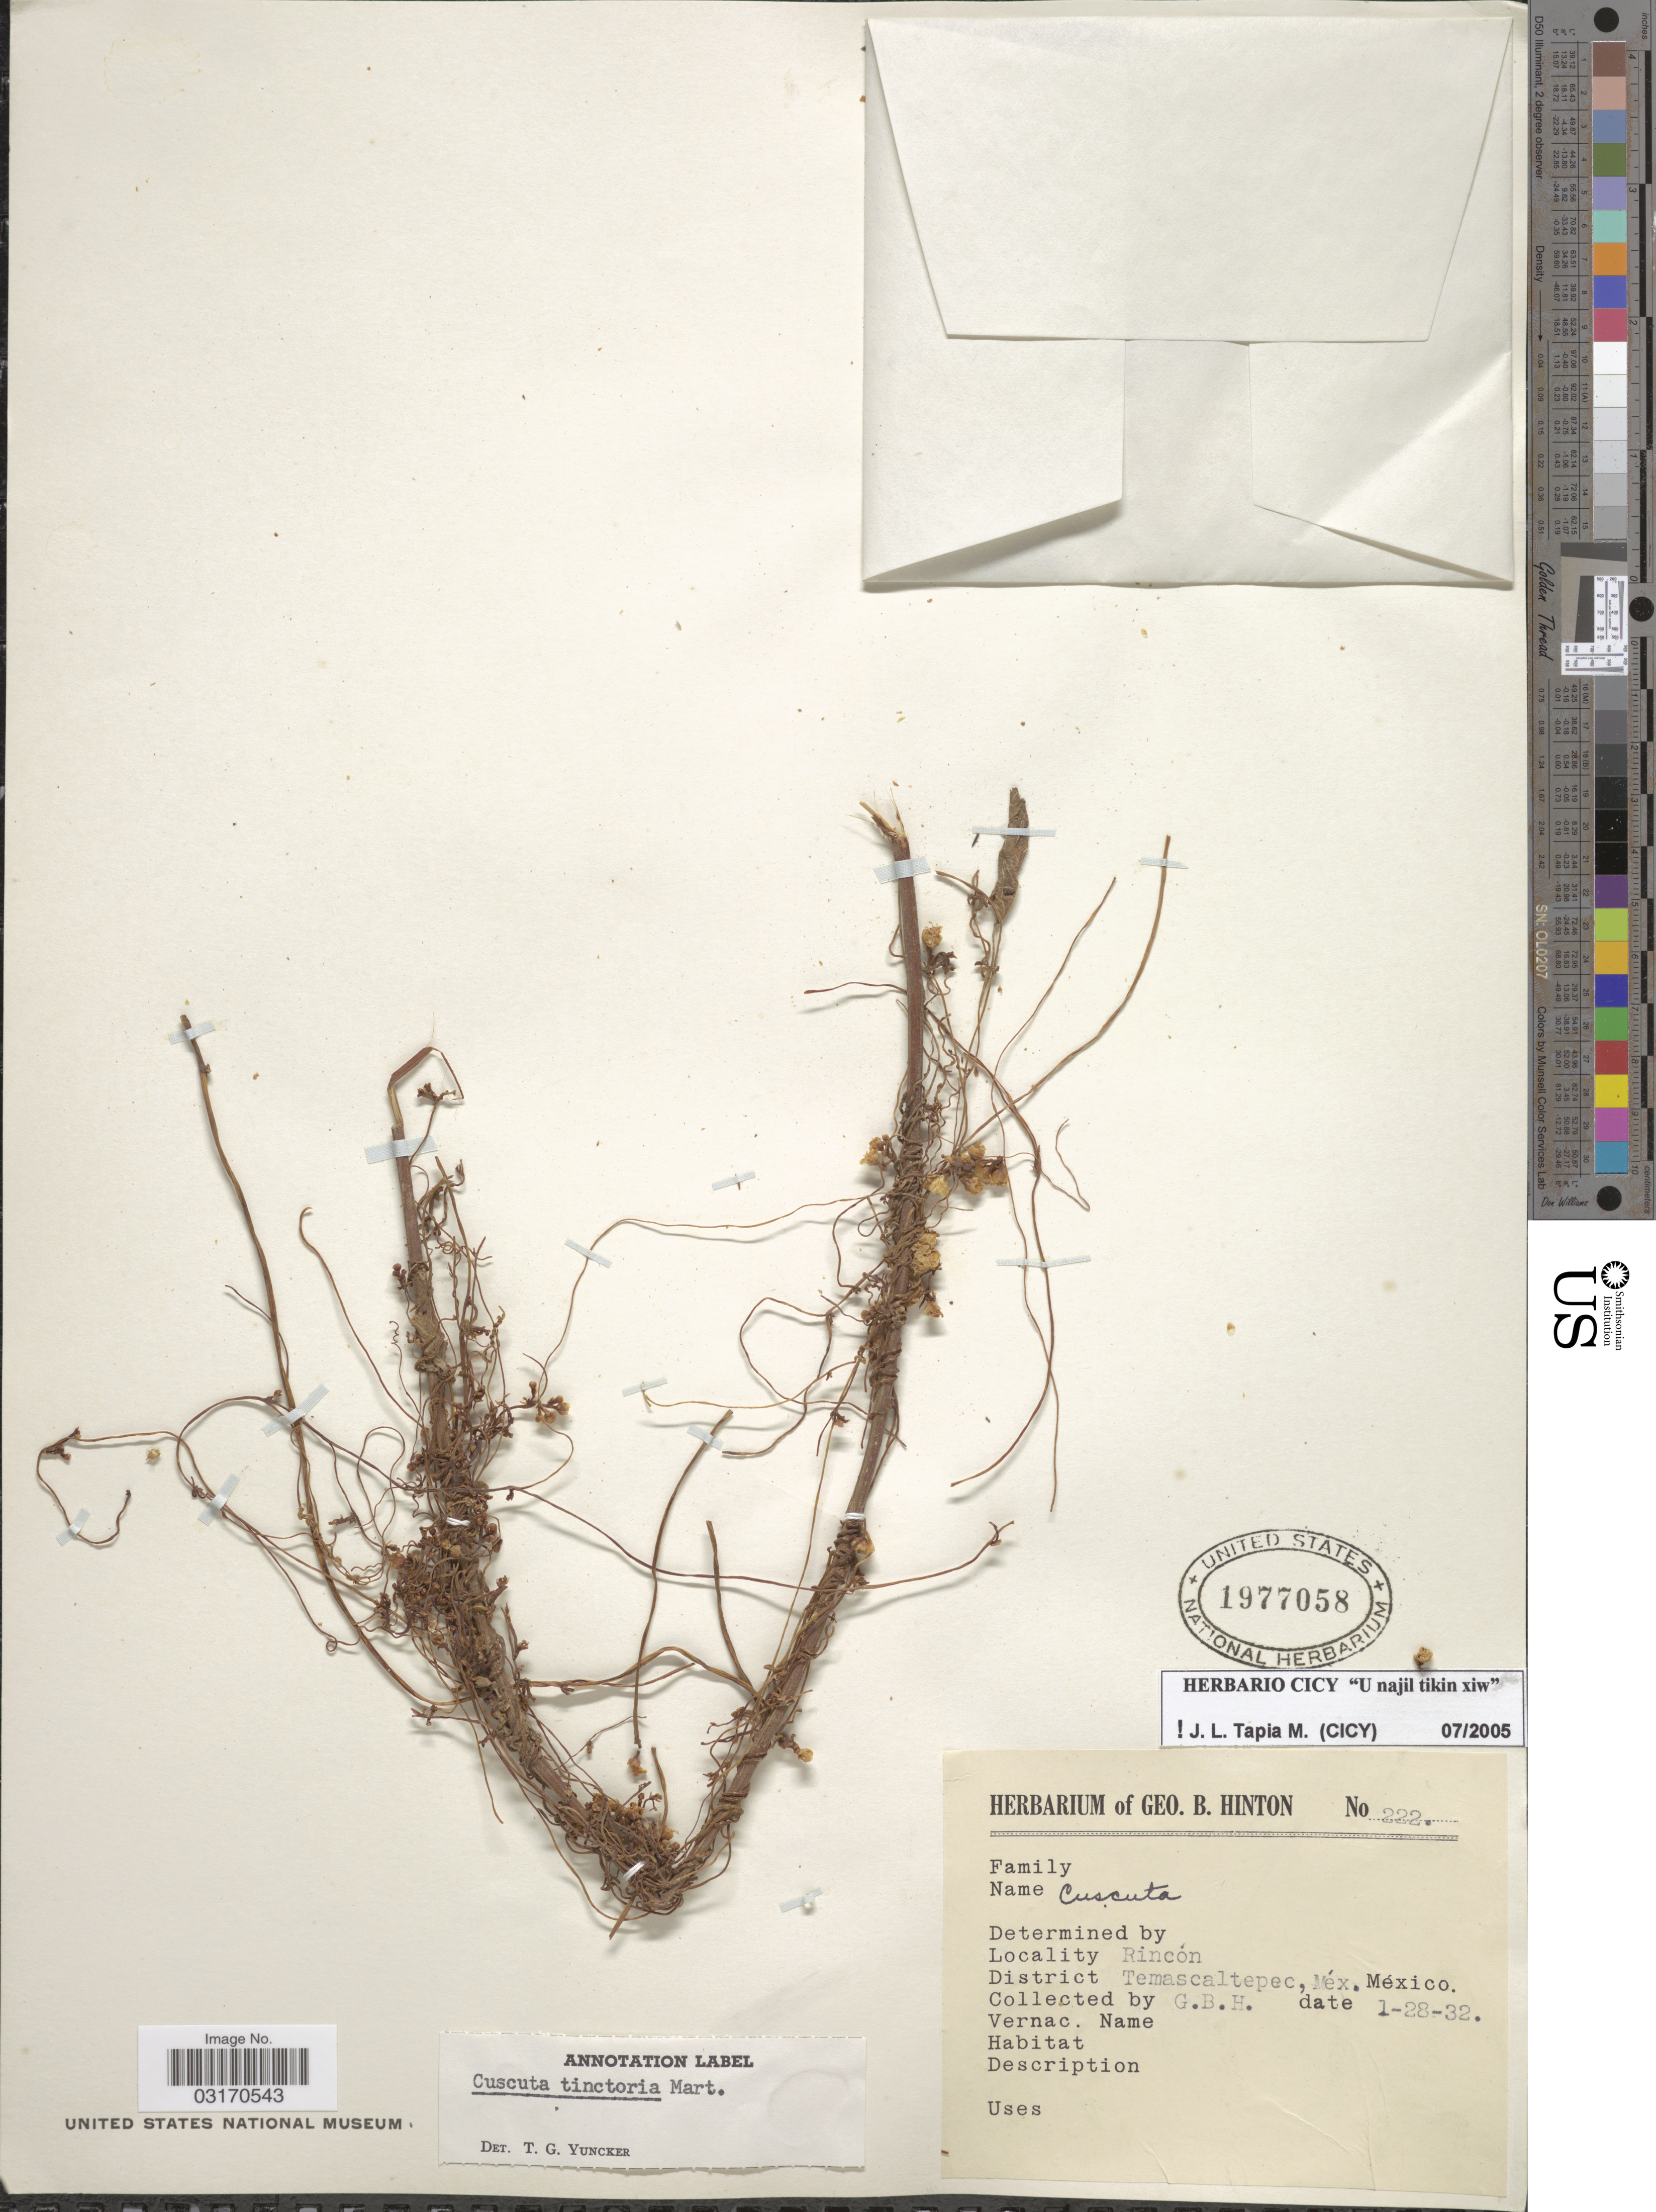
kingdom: Plantae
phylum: Tracheophyta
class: Magnoliopsida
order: Solanales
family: Convolvulaceae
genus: Cuscuta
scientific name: Cuscuta tinctoria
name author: Mart. ex Engelm.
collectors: G. B. Hinton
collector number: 222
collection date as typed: Transcribed d/m/y: 28/1/32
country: Mexico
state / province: México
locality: Rincón, District Temascaltepec.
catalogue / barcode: US 1977058